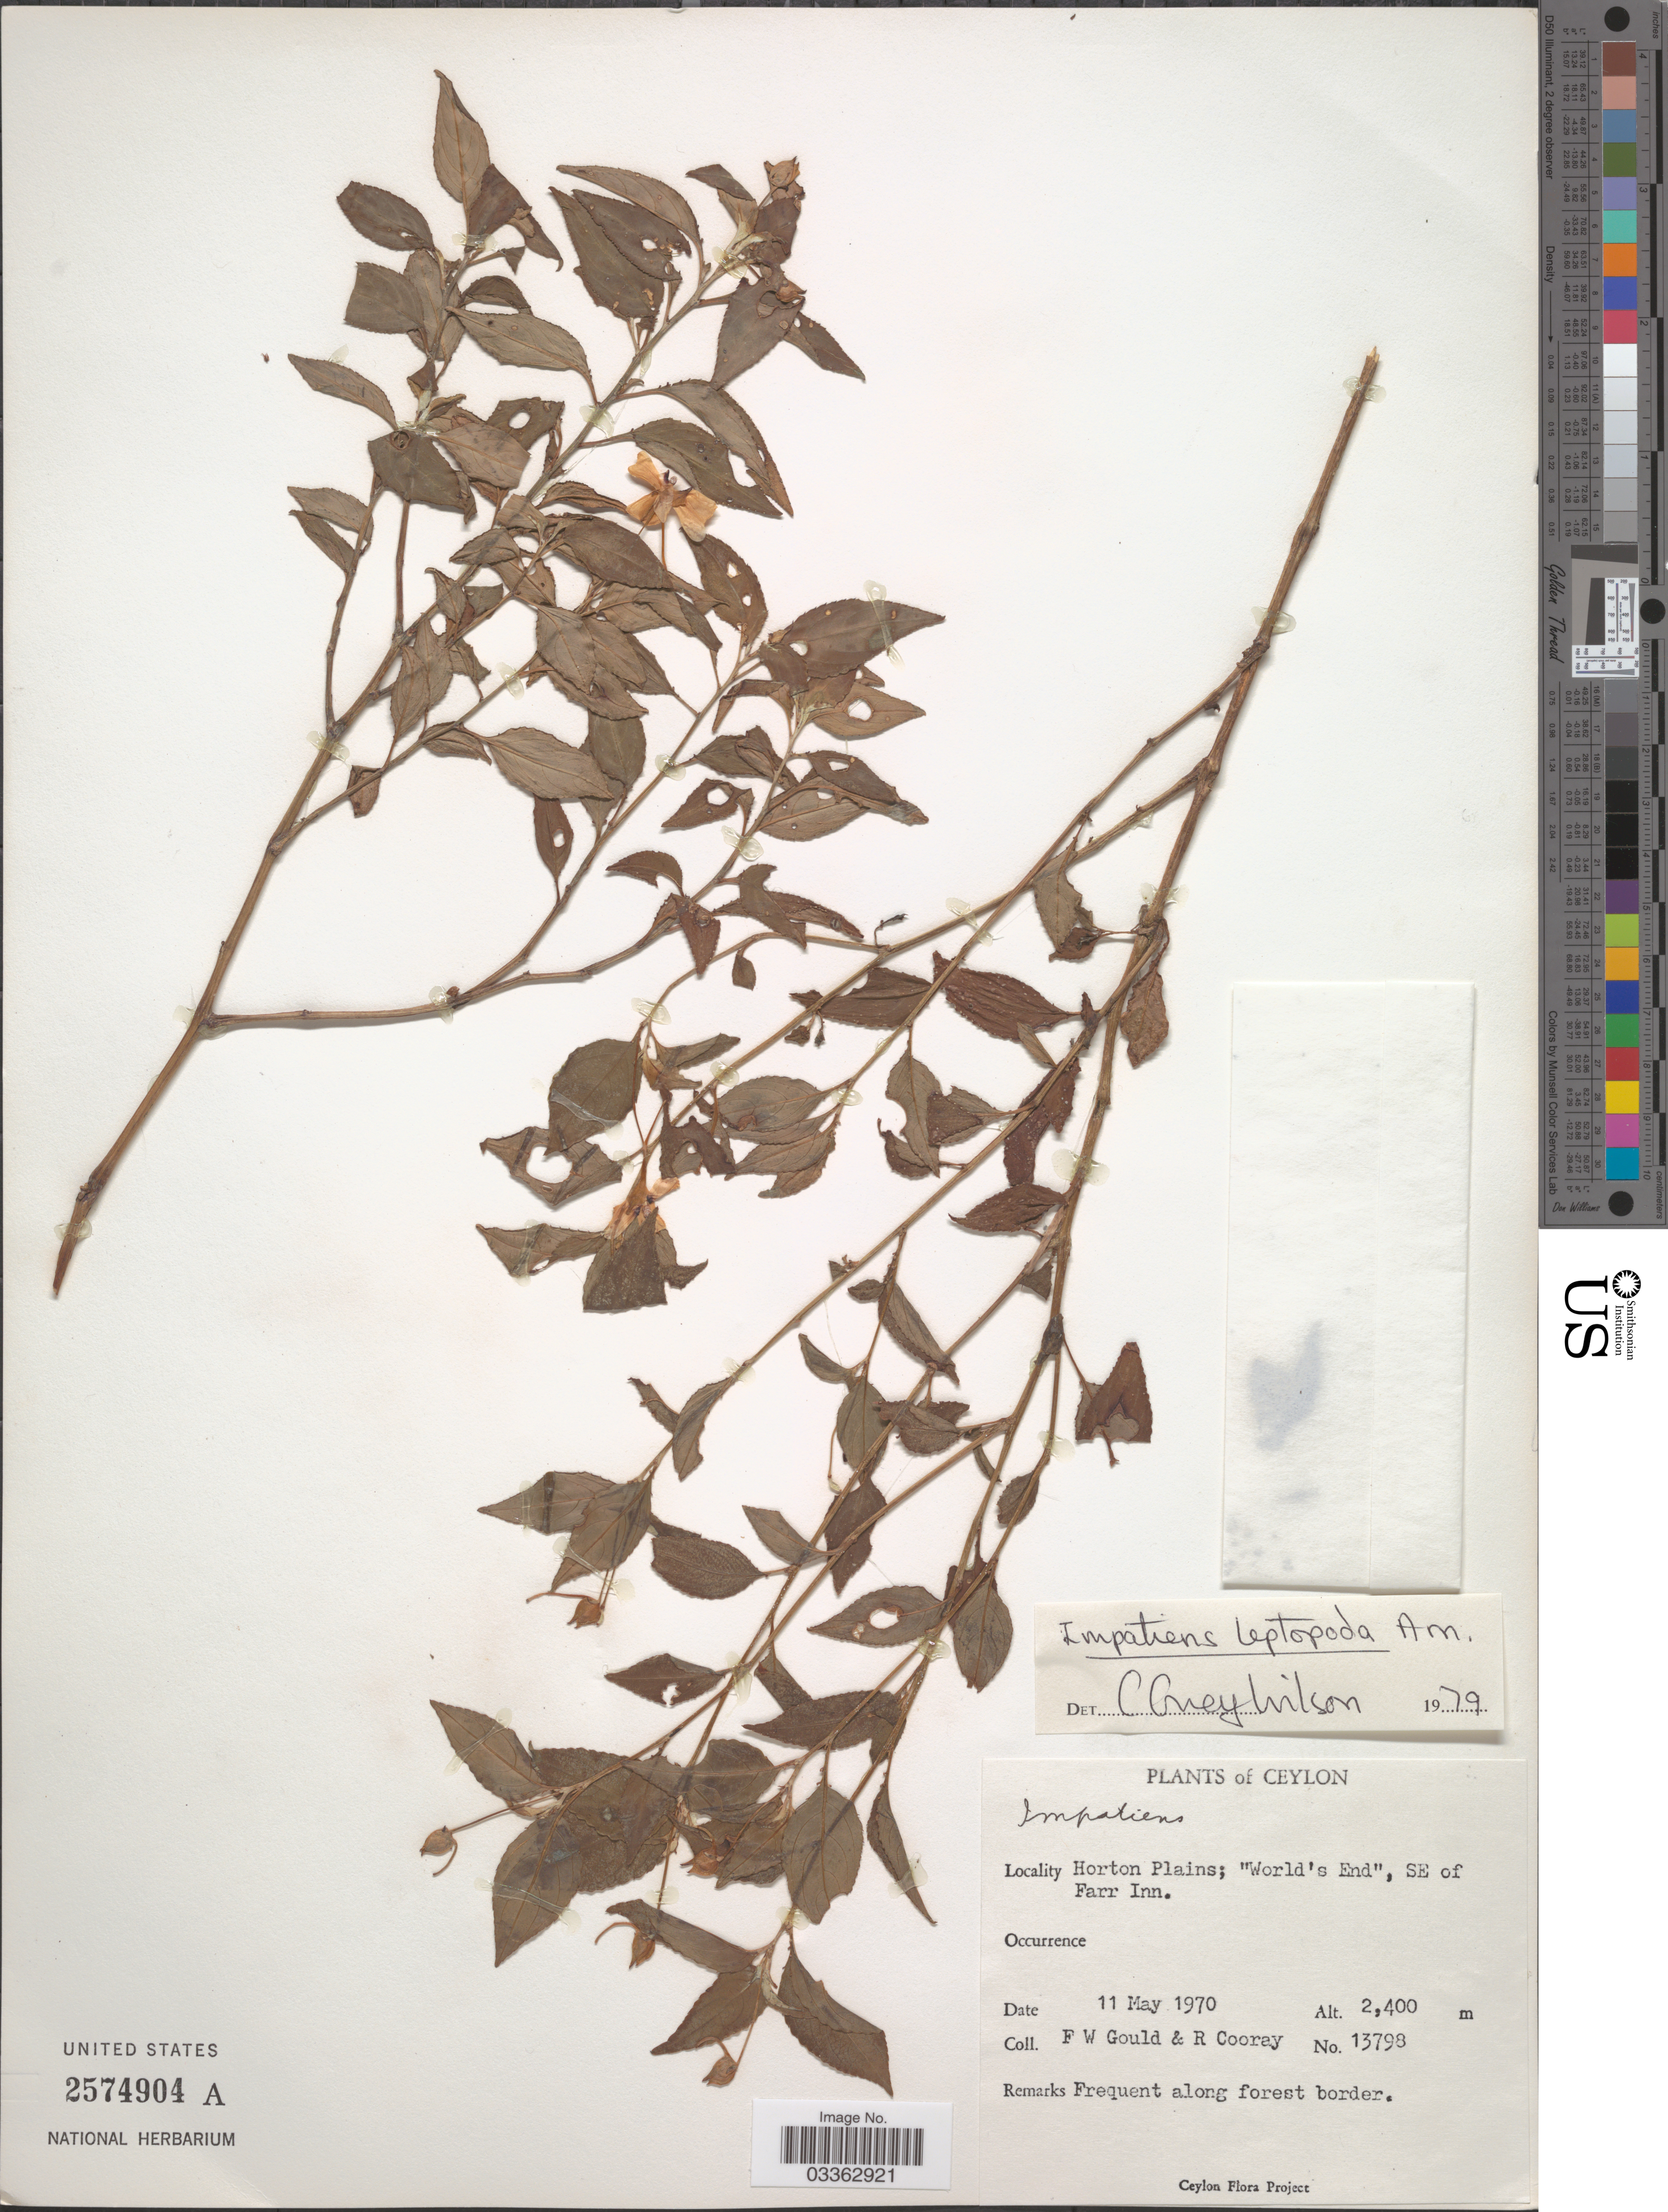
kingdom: Plantae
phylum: Tracheophyta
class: Magnoliopsida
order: Ericales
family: Balsaminaceae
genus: Impatiens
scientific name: Impatiens leptopoda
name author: Arn.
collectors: F. W. Gould & R. Cooray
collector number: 13798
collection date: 1970-05-11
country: Sri Lanka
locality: Ceylon. Horton Plains; "World's End", SE of Farr Inn.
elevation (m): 2400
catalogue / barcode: US 2574904A